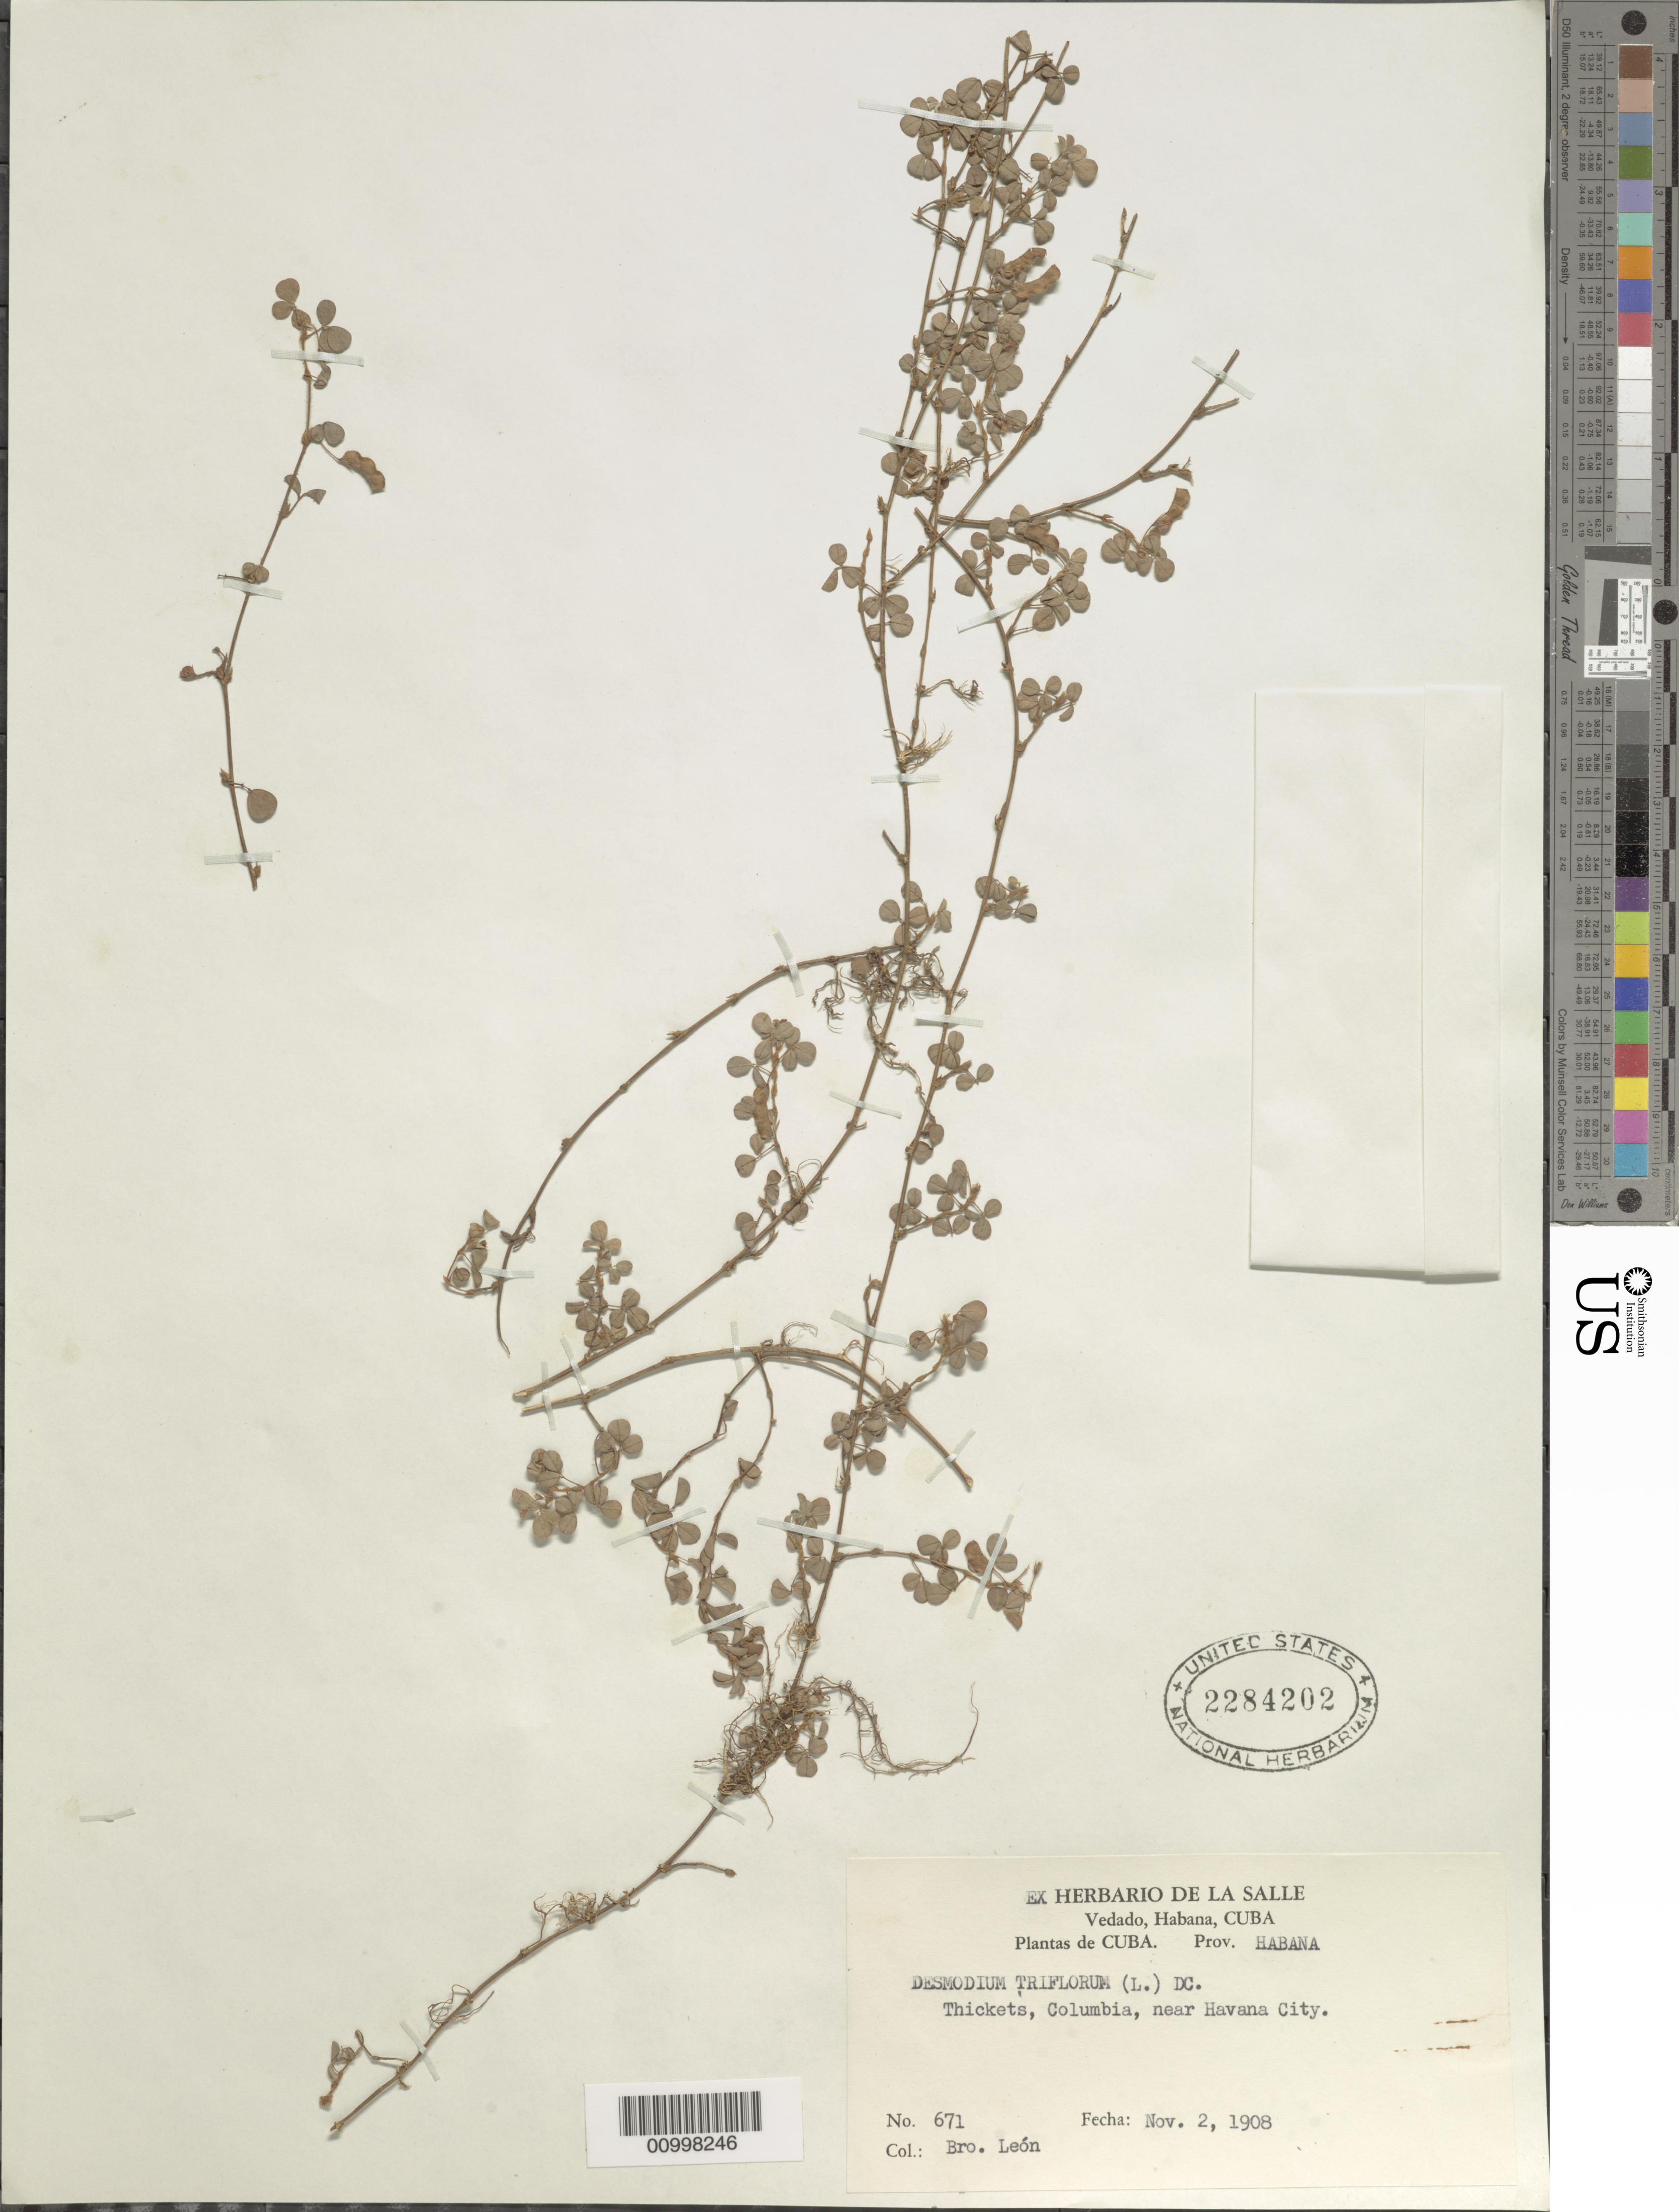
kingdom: Plantae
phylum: Tracheophyta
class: Magnoliopsida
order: Fabales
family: Fabaceae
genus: Grona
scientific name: Grona triflora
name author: (L.) H. Ohashi & K. Ohashi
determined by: Strong, Mark T., (BOT), Smithsonian Institution - National Museum of Natural History (UNITED STATES)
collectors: Bro. León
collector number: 671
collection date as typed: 02 Nov 1908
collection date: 1908-11-02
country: Cuba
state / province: La Habana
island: Cuba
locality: Columbia, near Havana City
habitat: Thickets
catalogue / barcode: US 2284202